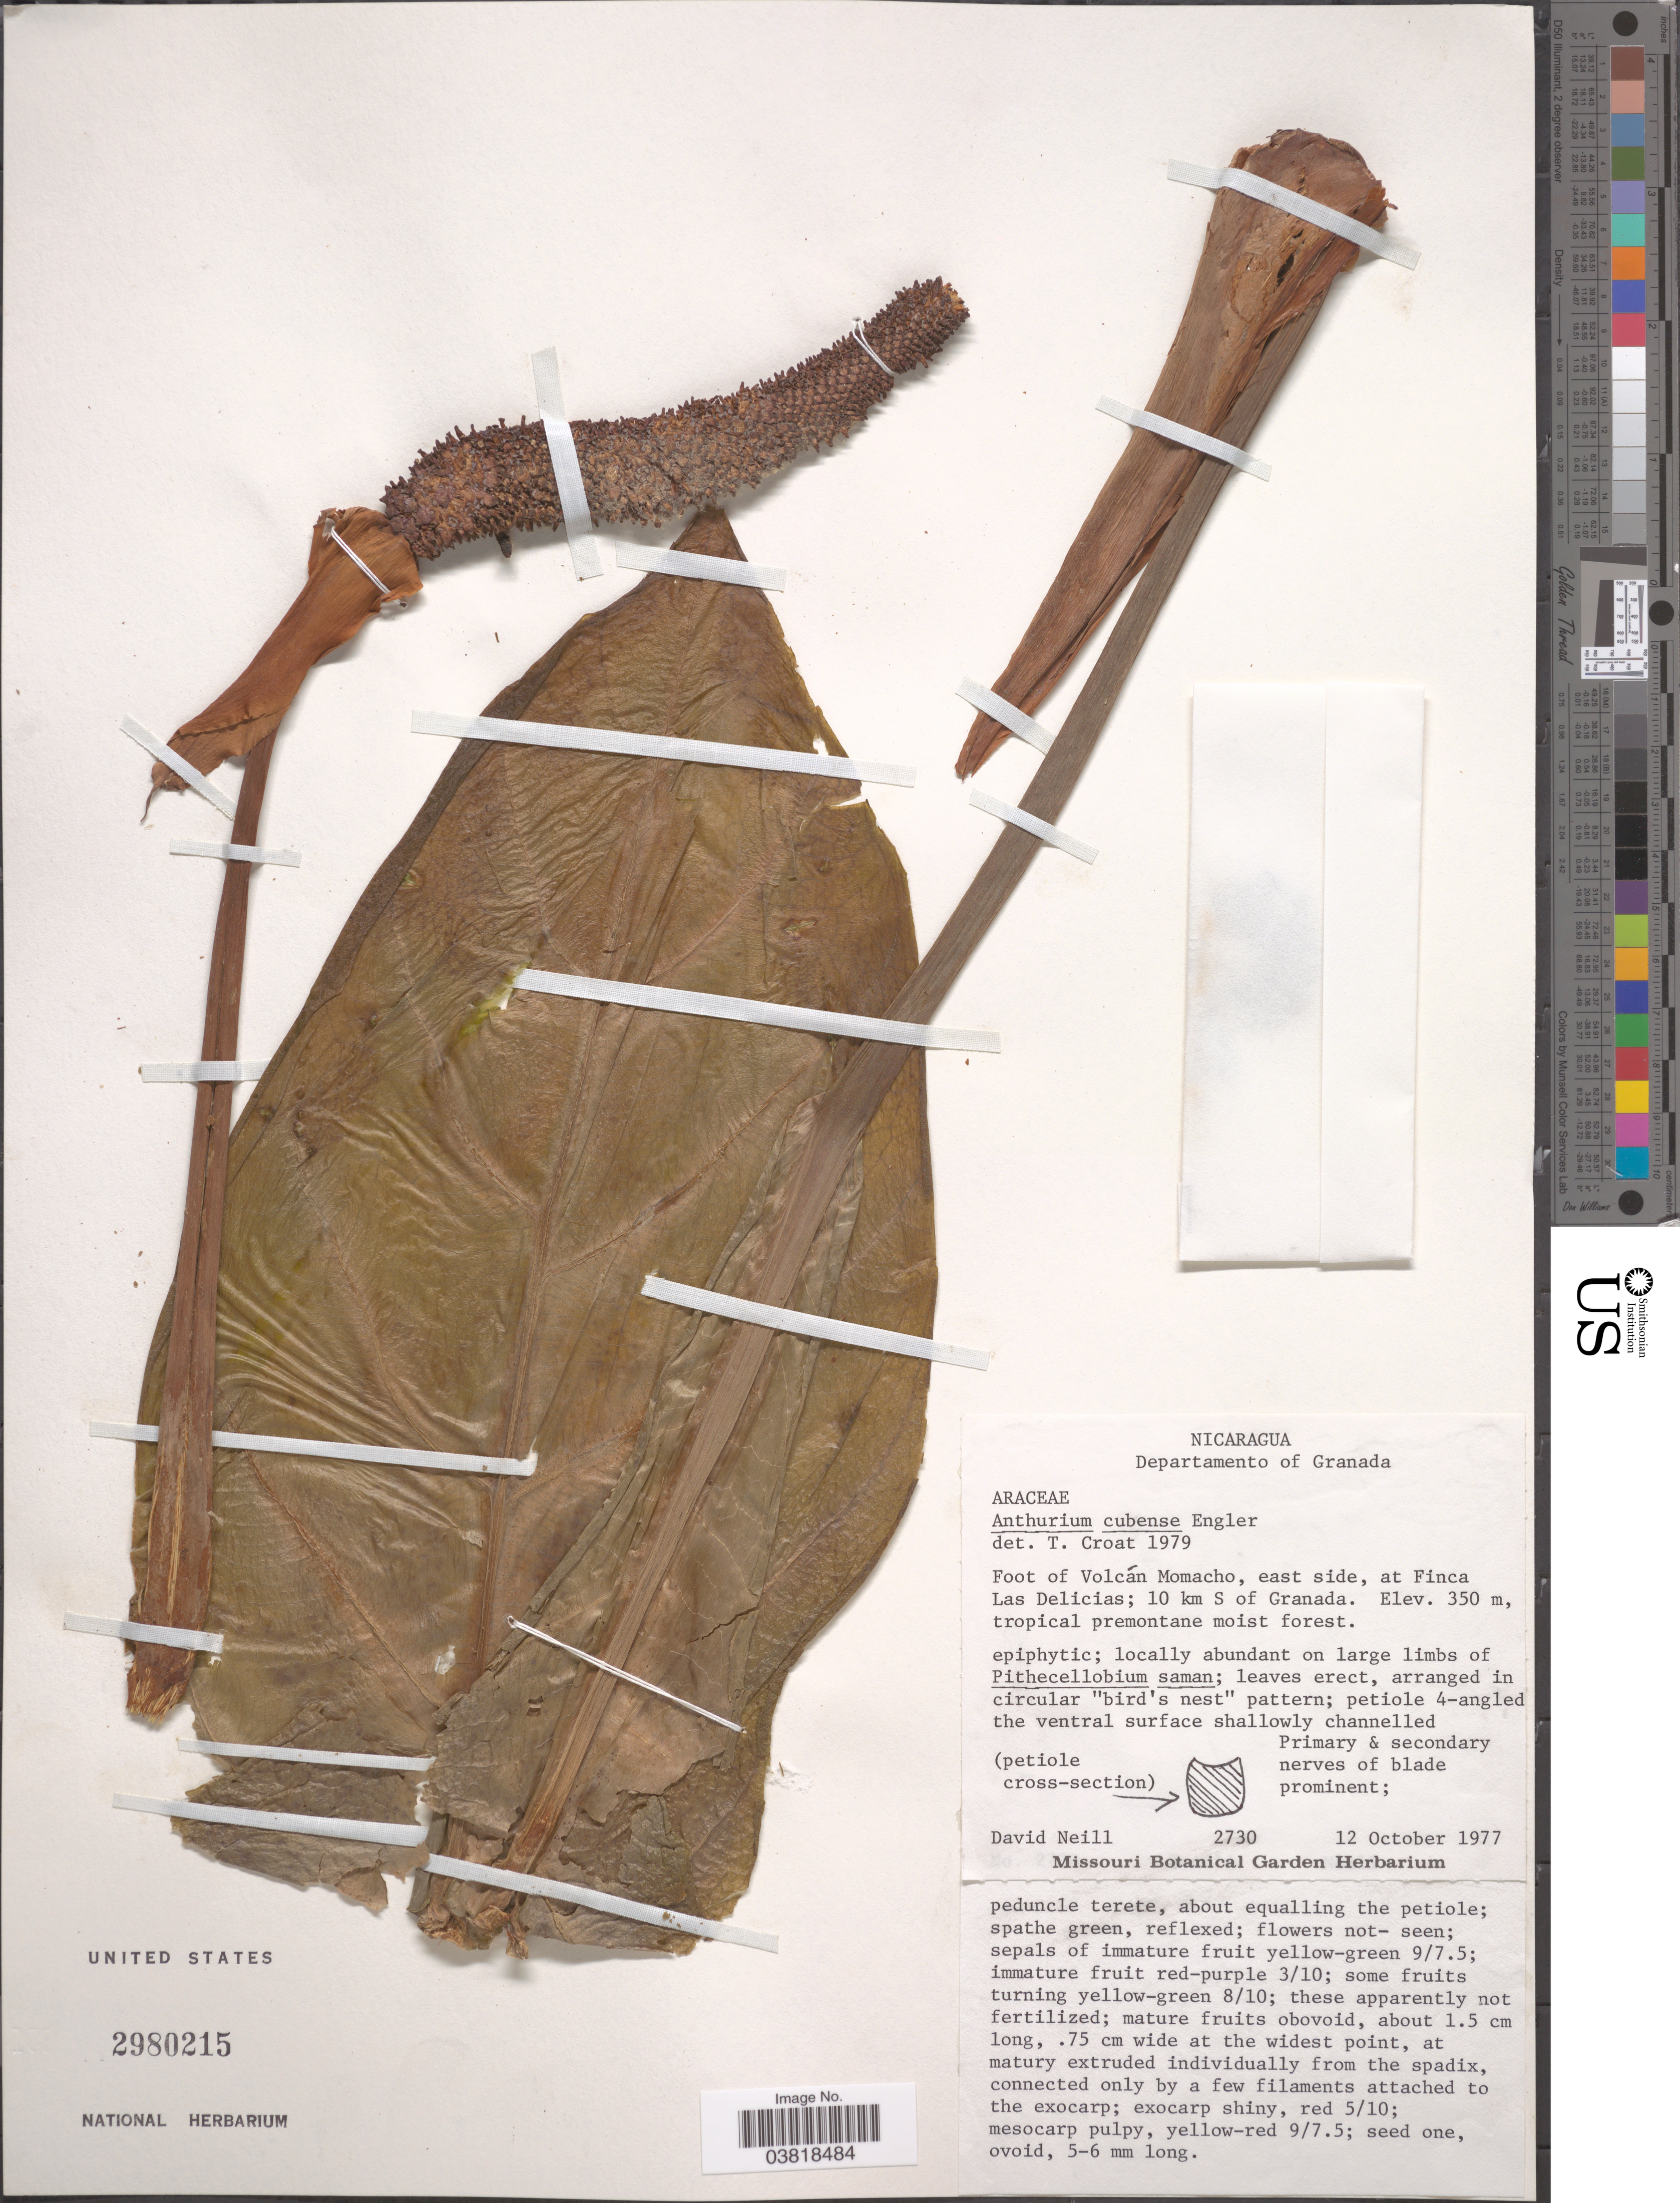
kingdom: Plantae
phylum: Tracheophyta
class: Liliopsida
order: Alismatales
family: Araceae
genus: Anthurium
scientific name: Anthurium cubense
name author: Engl.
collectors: D. Neill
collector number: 2730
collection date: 1977-10-12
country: Nicaragua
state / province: Granada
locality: Departamento of Granada. Foot of Volcán Momacho, east side, at Finca Las Delicias; 10 km S of Granada.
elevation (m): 350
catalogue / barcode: US 2980215